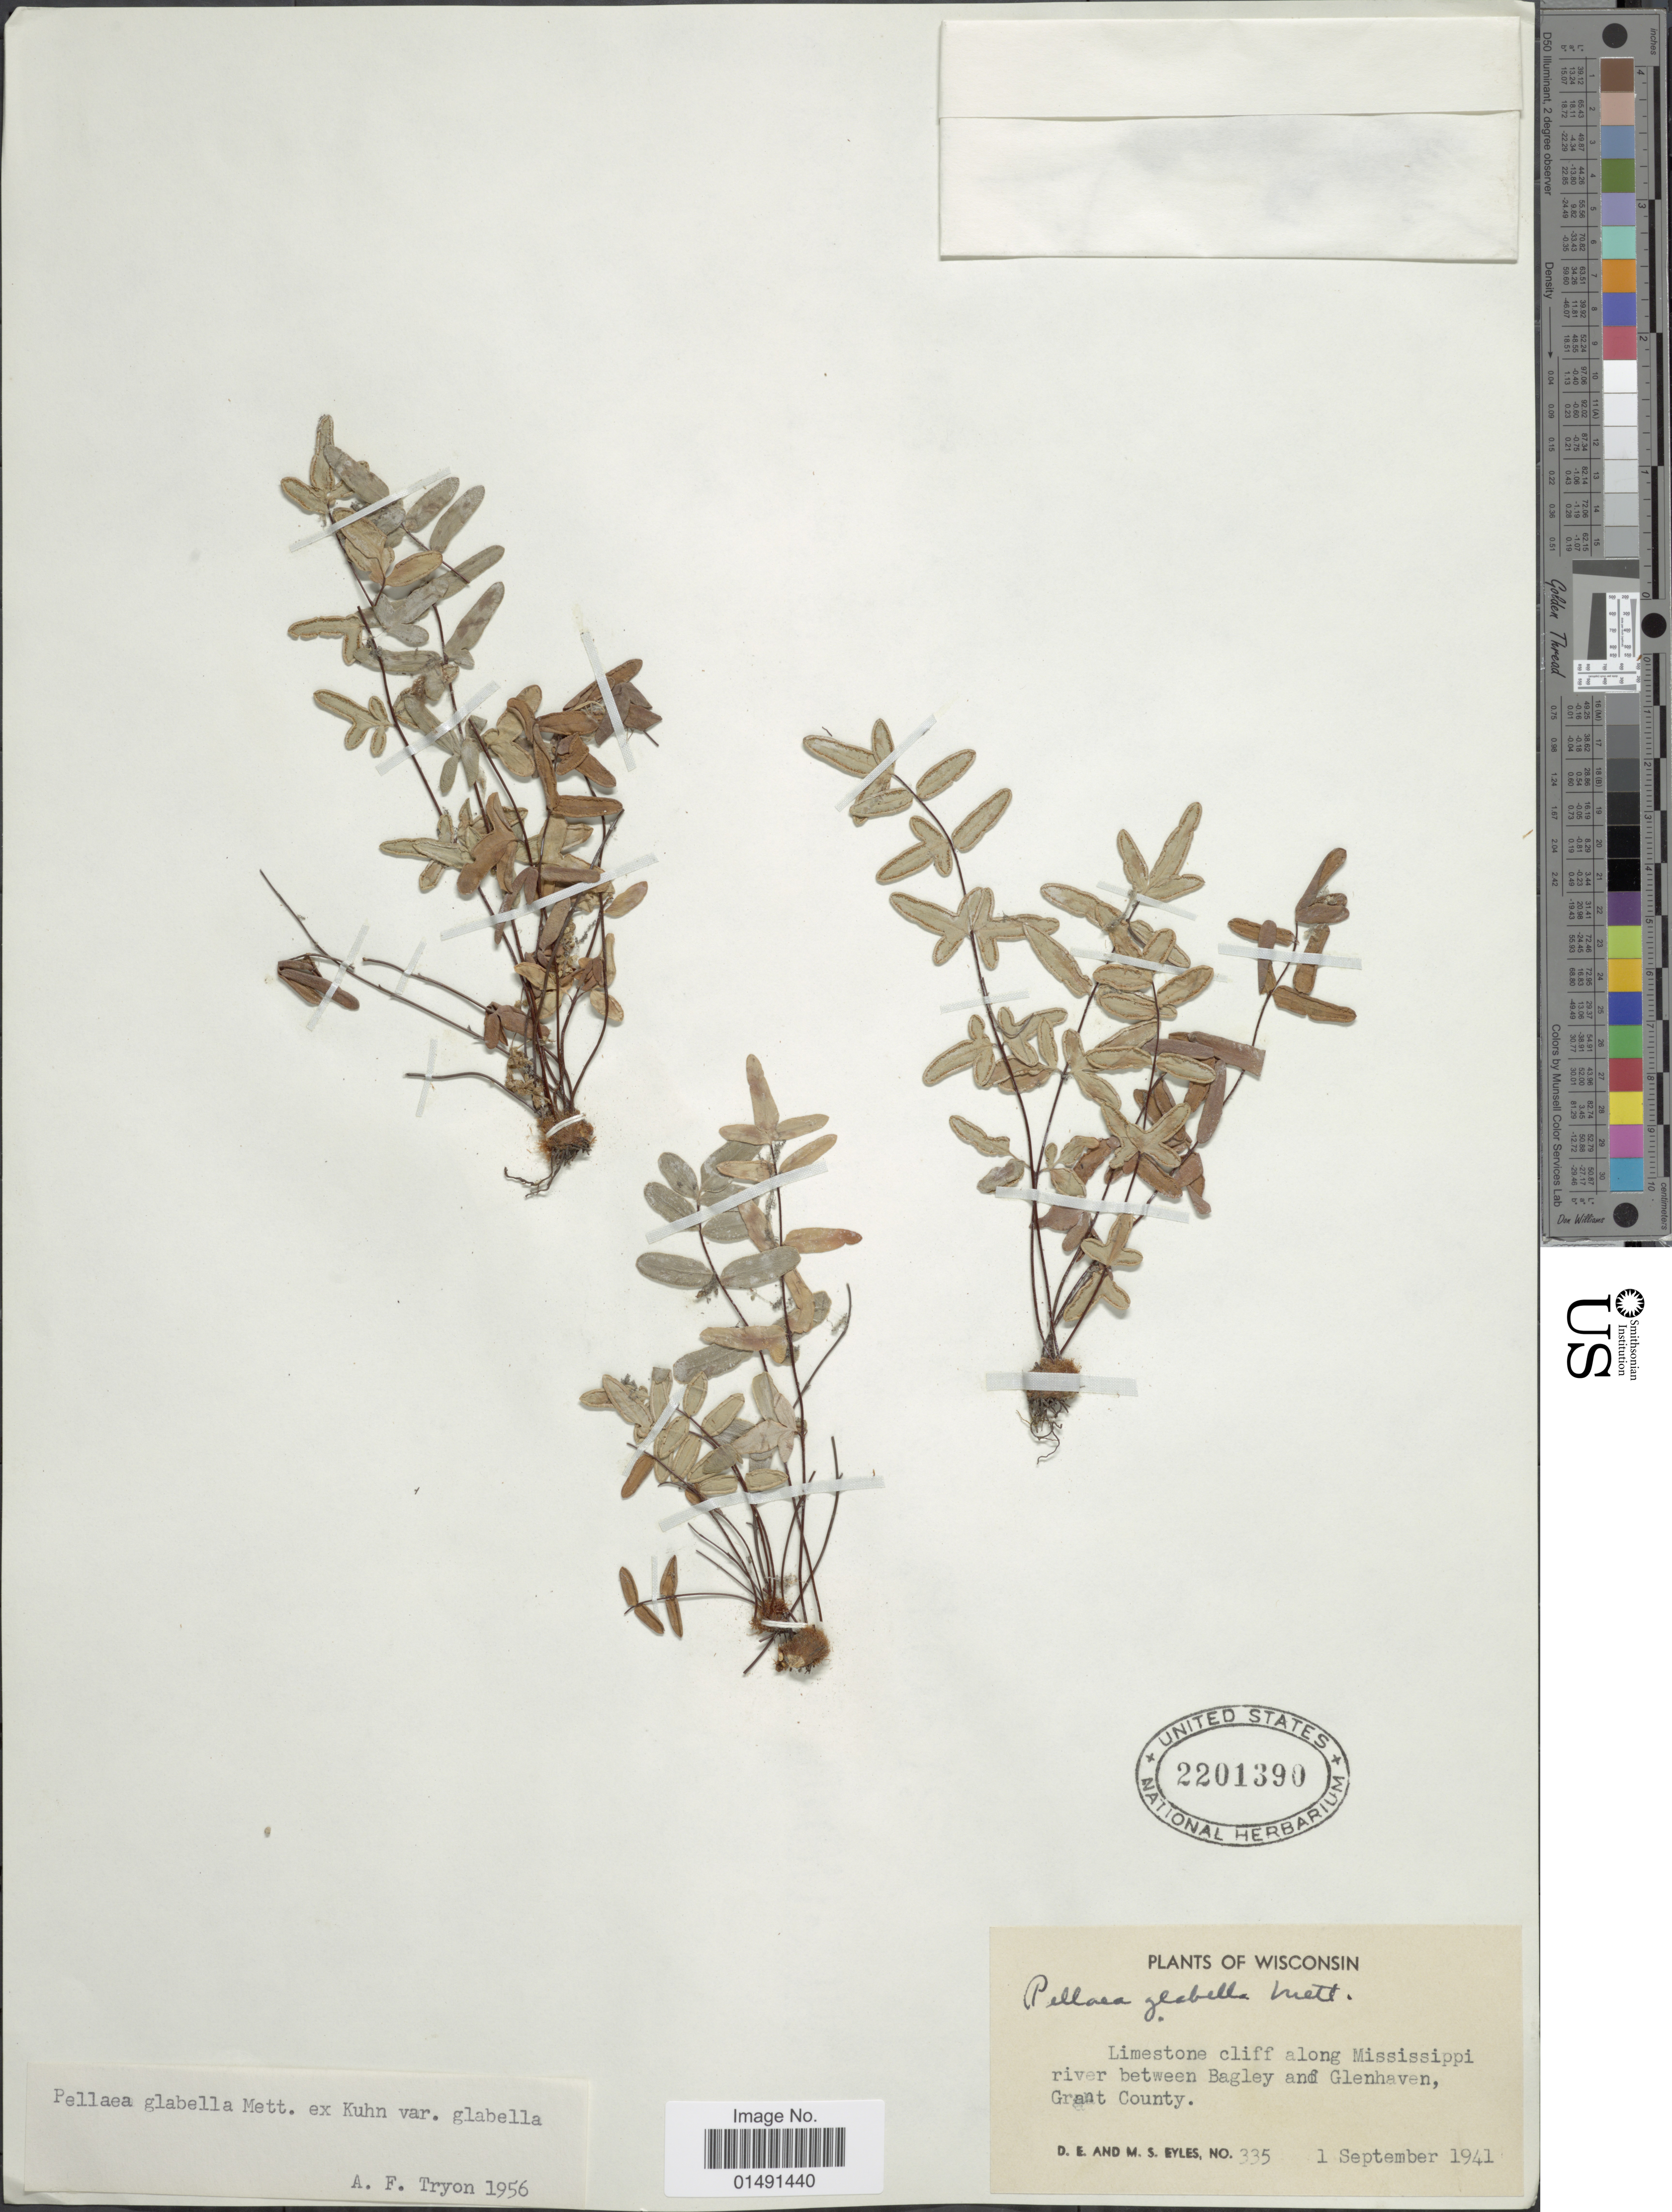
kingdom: Plantae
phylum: Tracheophyta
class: Polypodiopsida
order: Polypodiales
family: Pteridaceae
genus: Pellaea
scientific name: Pellaea glabella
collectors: D. Eyles & M. Eyles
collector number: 335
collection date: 1941-09-01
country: United States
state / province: Wisconsin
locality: Liemstone cliff along Mississippi rivier between Bagley and Glenhaven, Grant County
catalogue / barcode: US 2201390